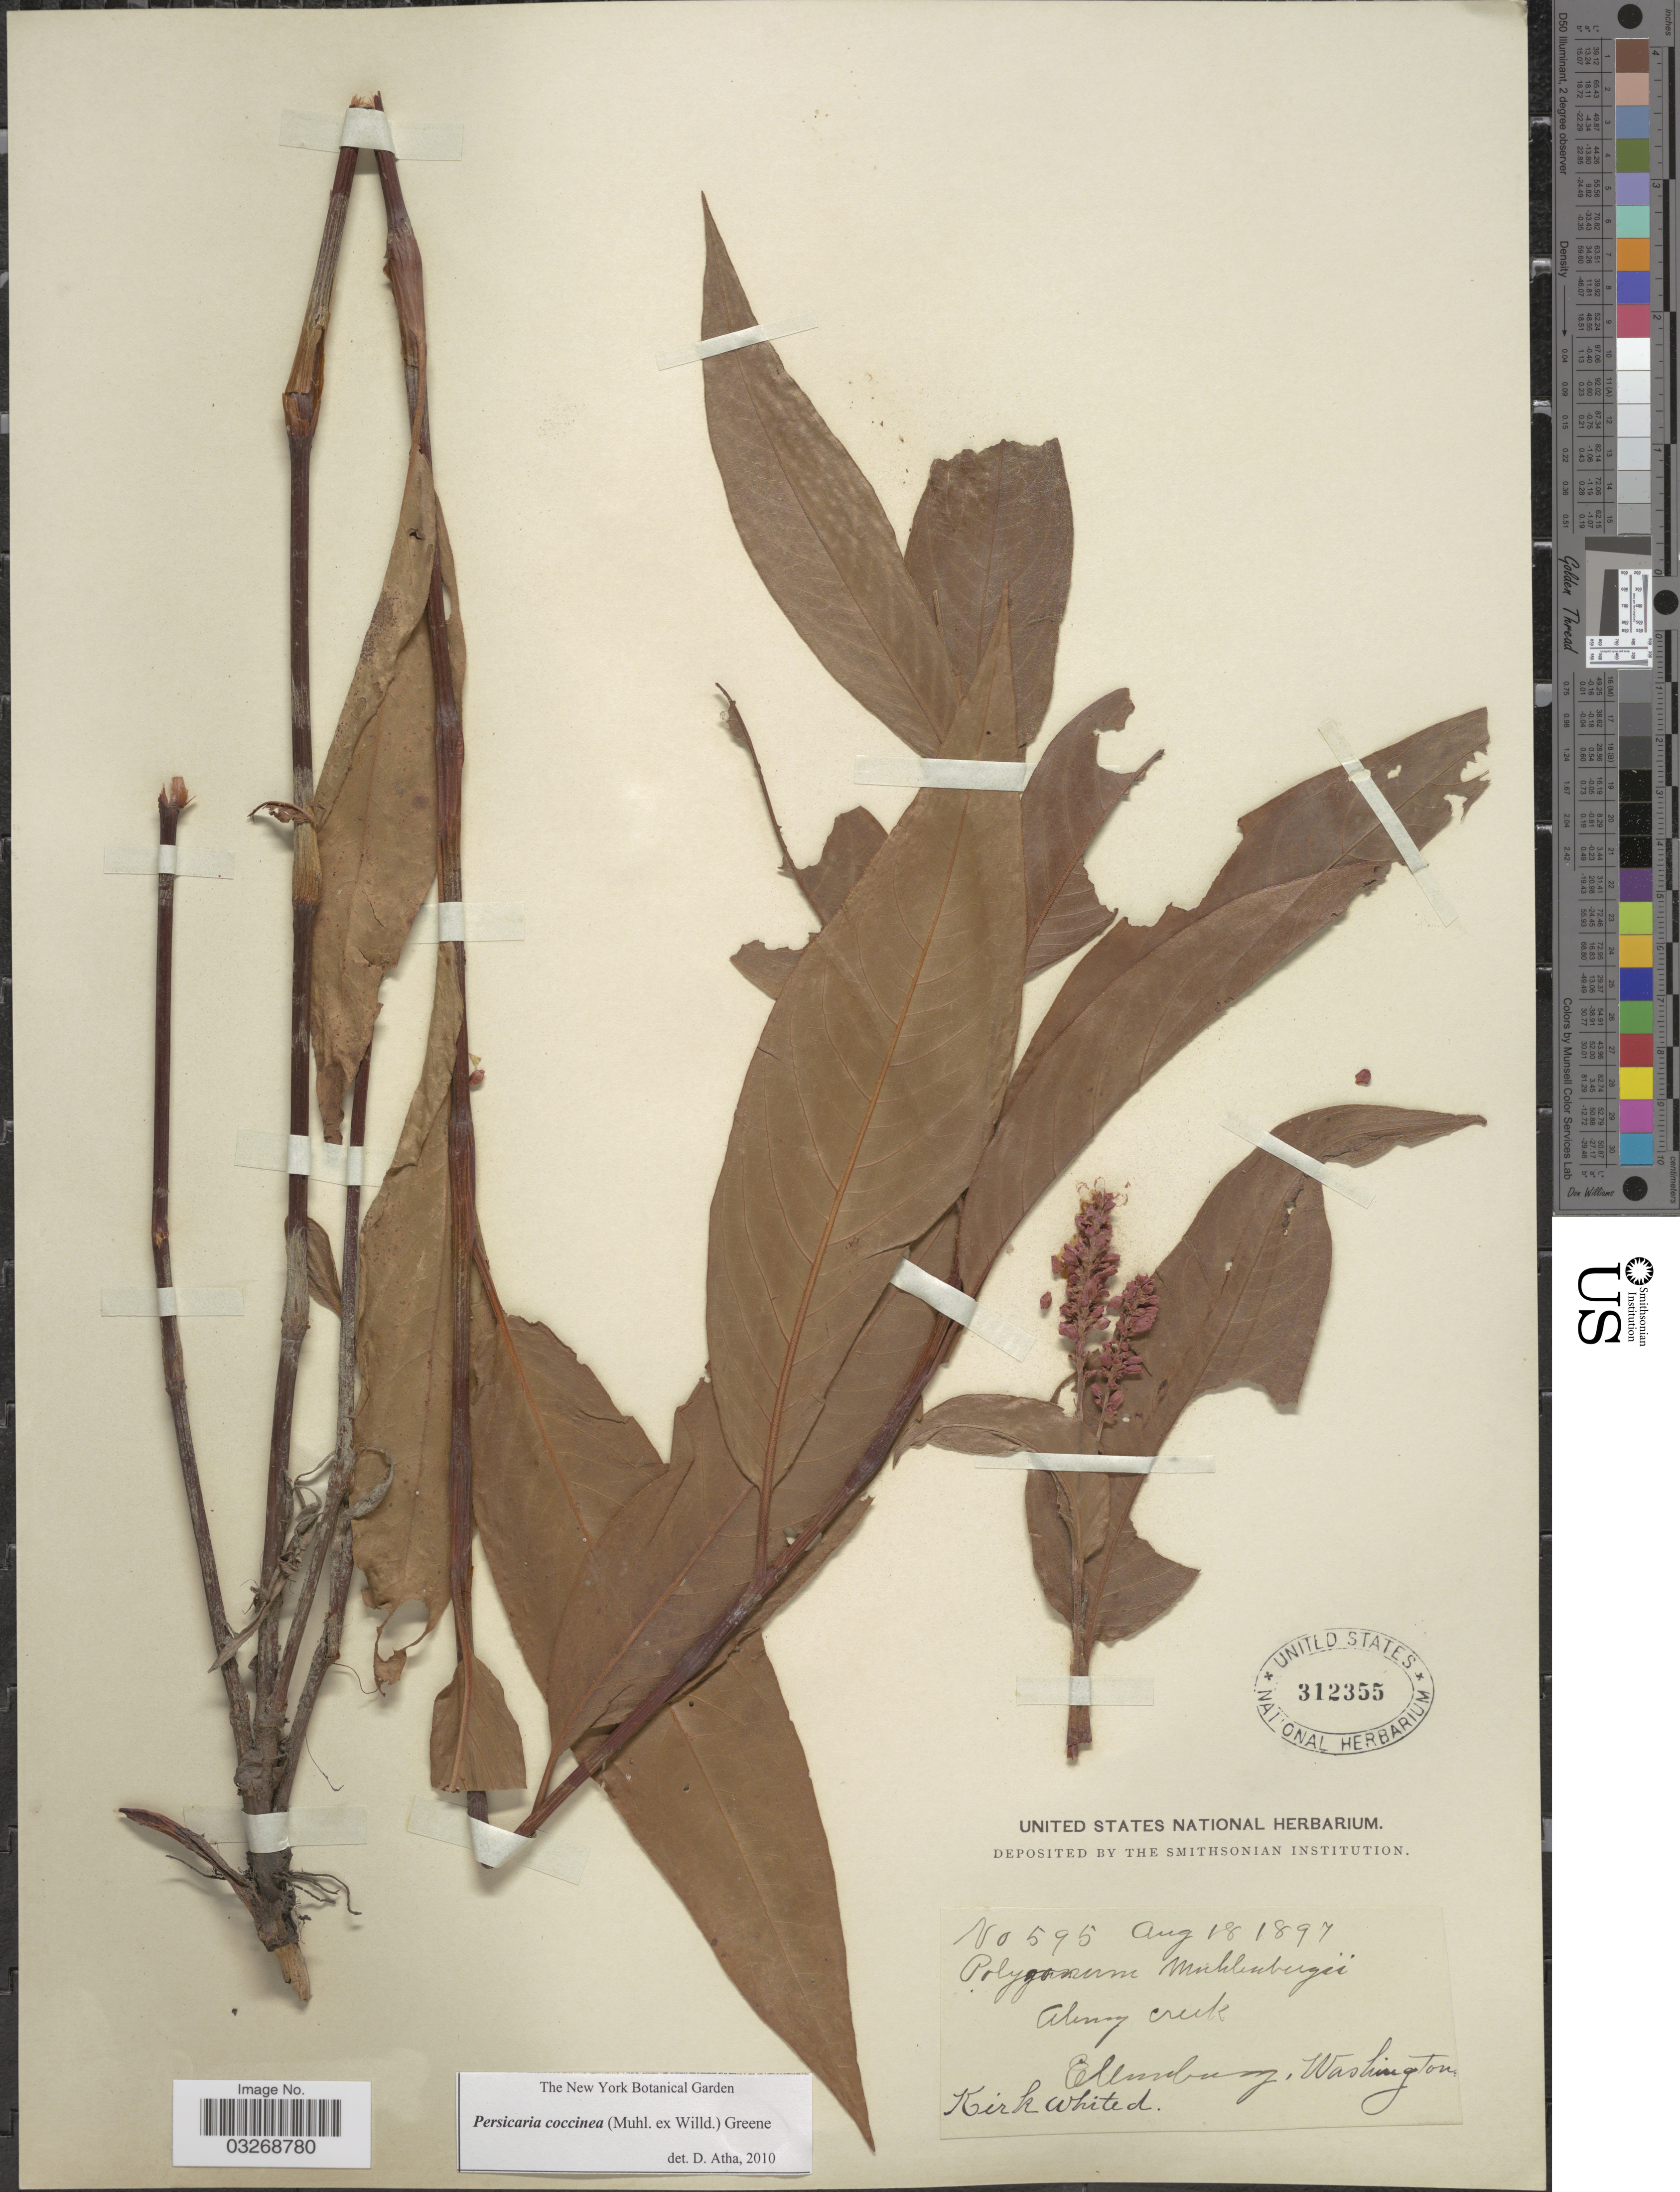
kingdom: Plantae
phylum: Tracheophyta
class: Magnoliopsida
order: Caryophyllales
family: Polygonaceae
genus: Persicaria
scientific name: Persicaria coccinea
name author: (Muhl. ex Willd.) Greene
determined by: Atha, D. E.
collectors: K. Whited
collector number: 595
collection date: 1897-08-18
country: United States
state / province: Washington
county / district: Kittitas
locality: Along creek. Ellensburg.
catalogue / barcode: US 312355